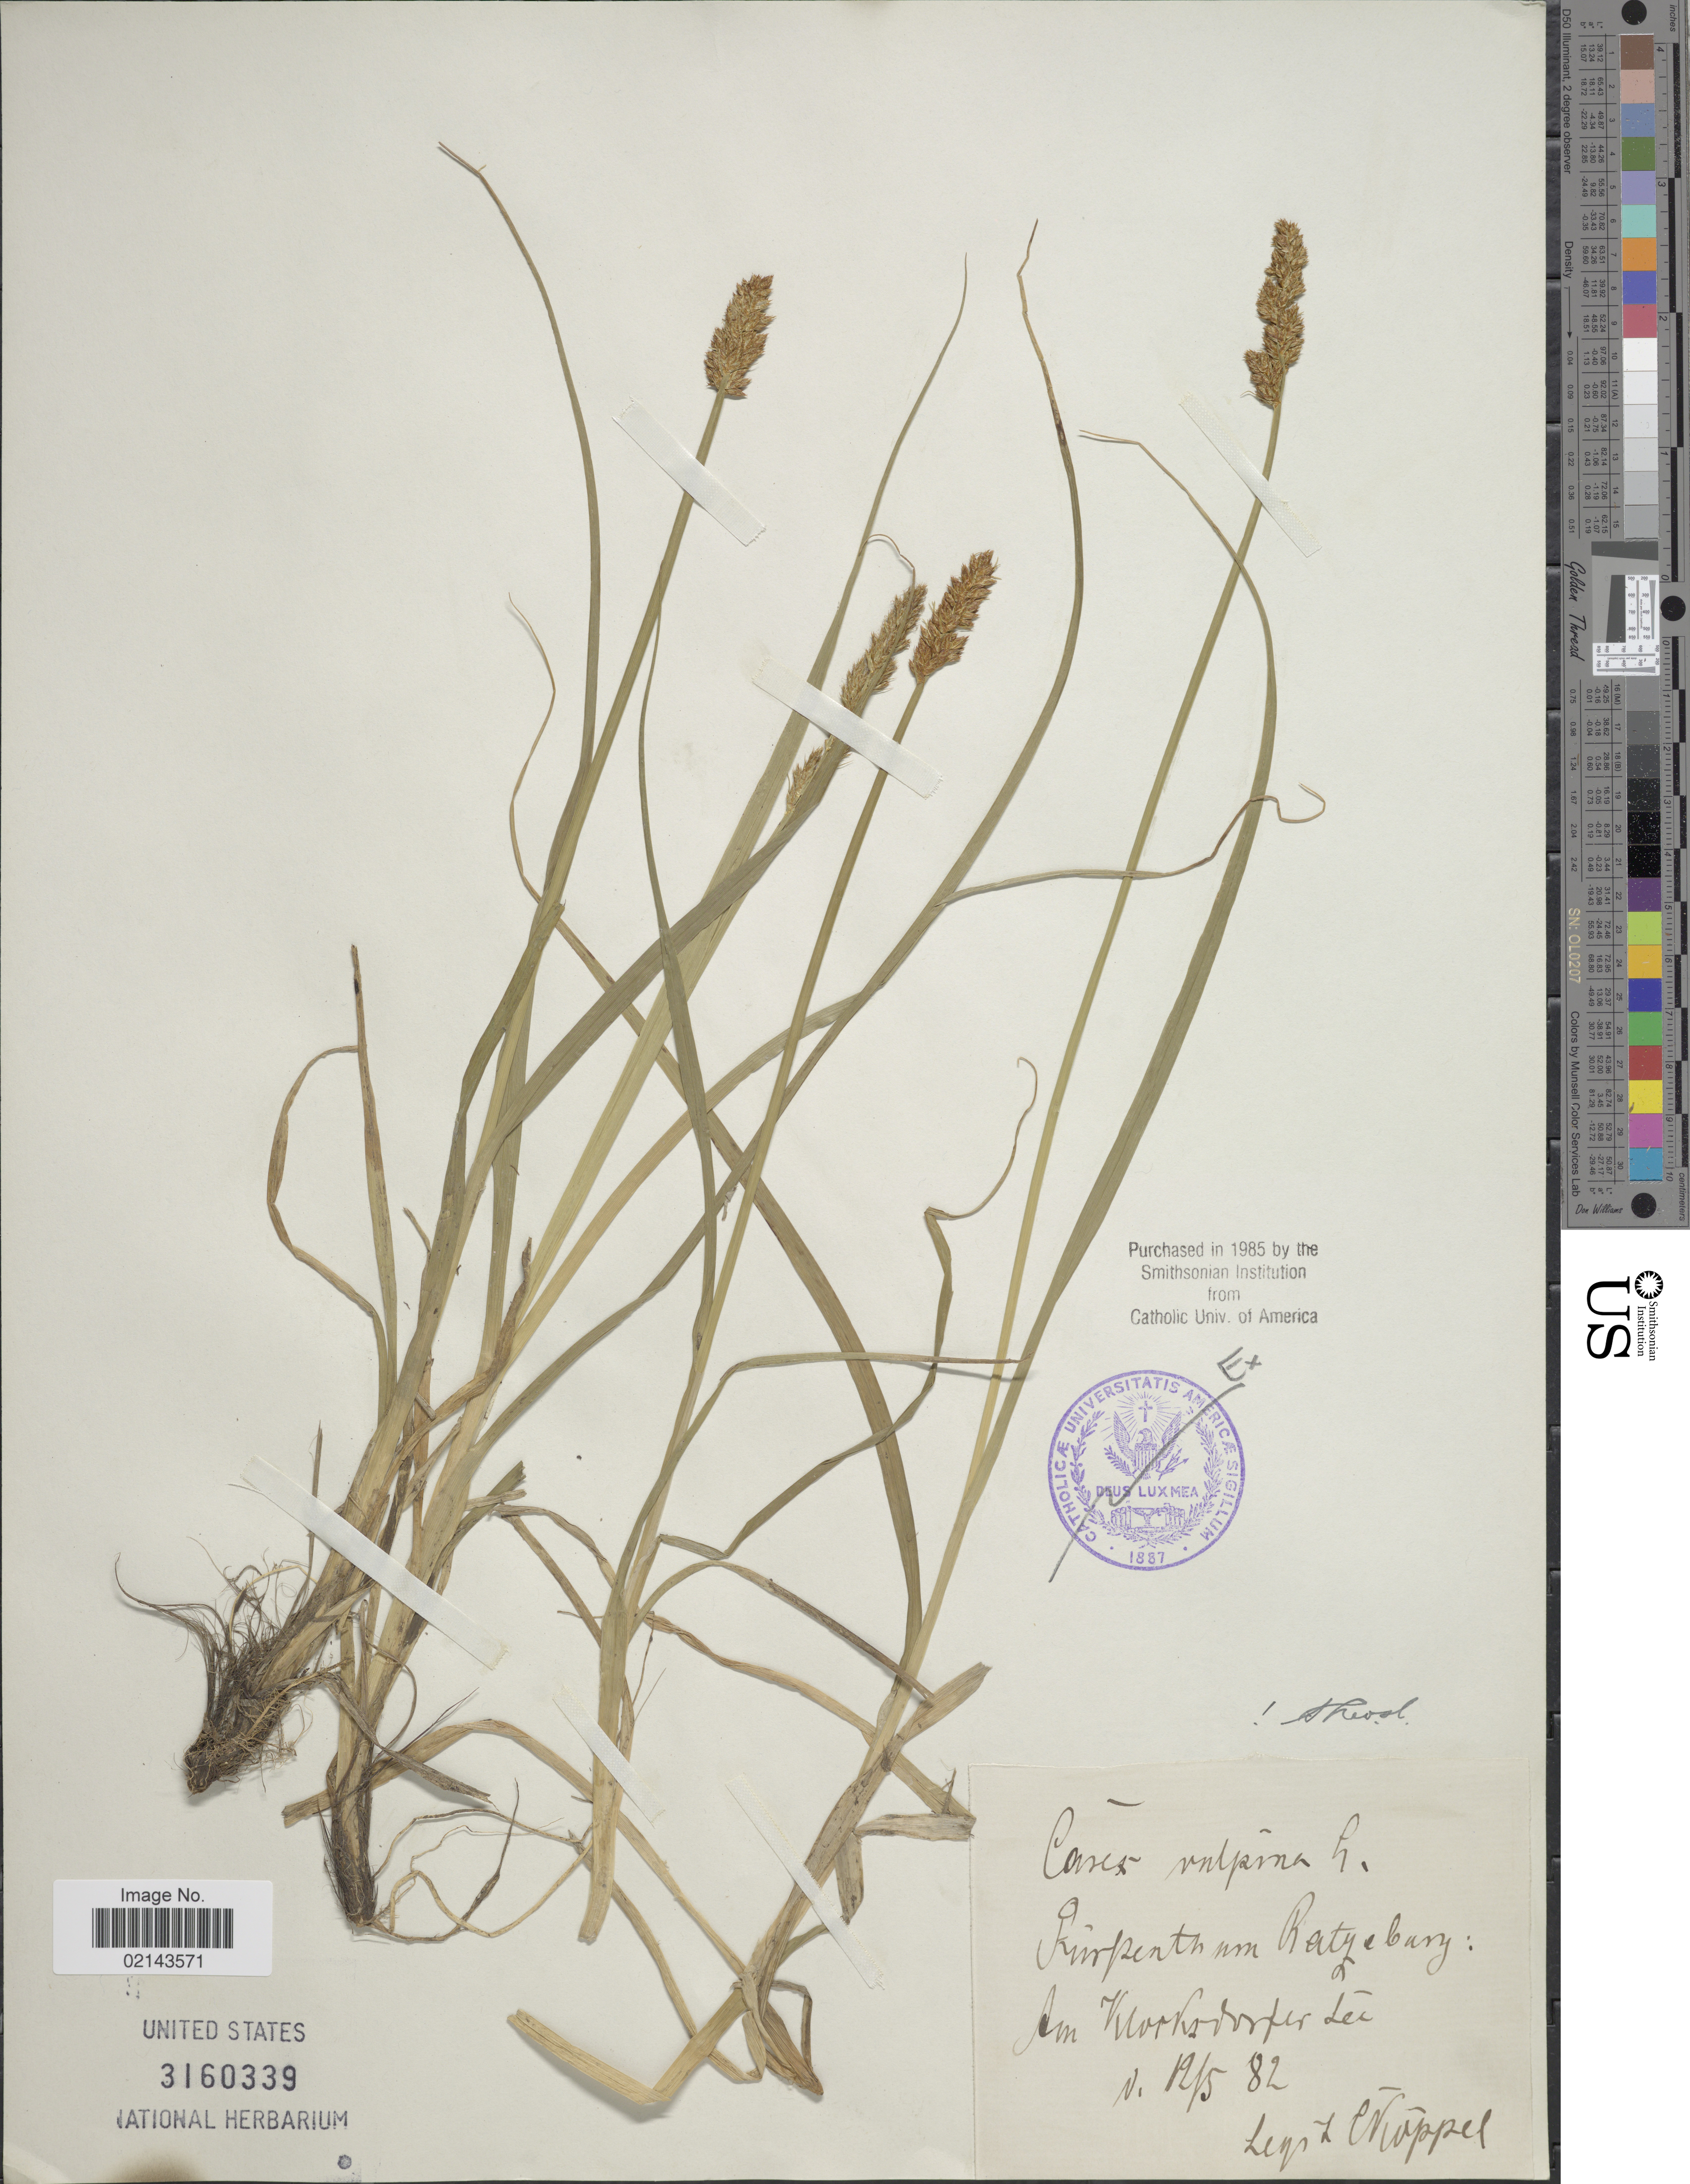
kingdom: Plantae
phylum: Tracheophyta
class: Liliopsida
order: Poales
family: Cyperaceae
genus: Carex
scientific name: Carex vulpina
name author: L.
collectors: Kappel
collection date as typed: Transcribed d/m/y: 12/5/82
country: Germany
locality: Rinpentsum Ratzeburg Am Norkidorfer lei [interpreted]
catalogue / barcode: US 3160339